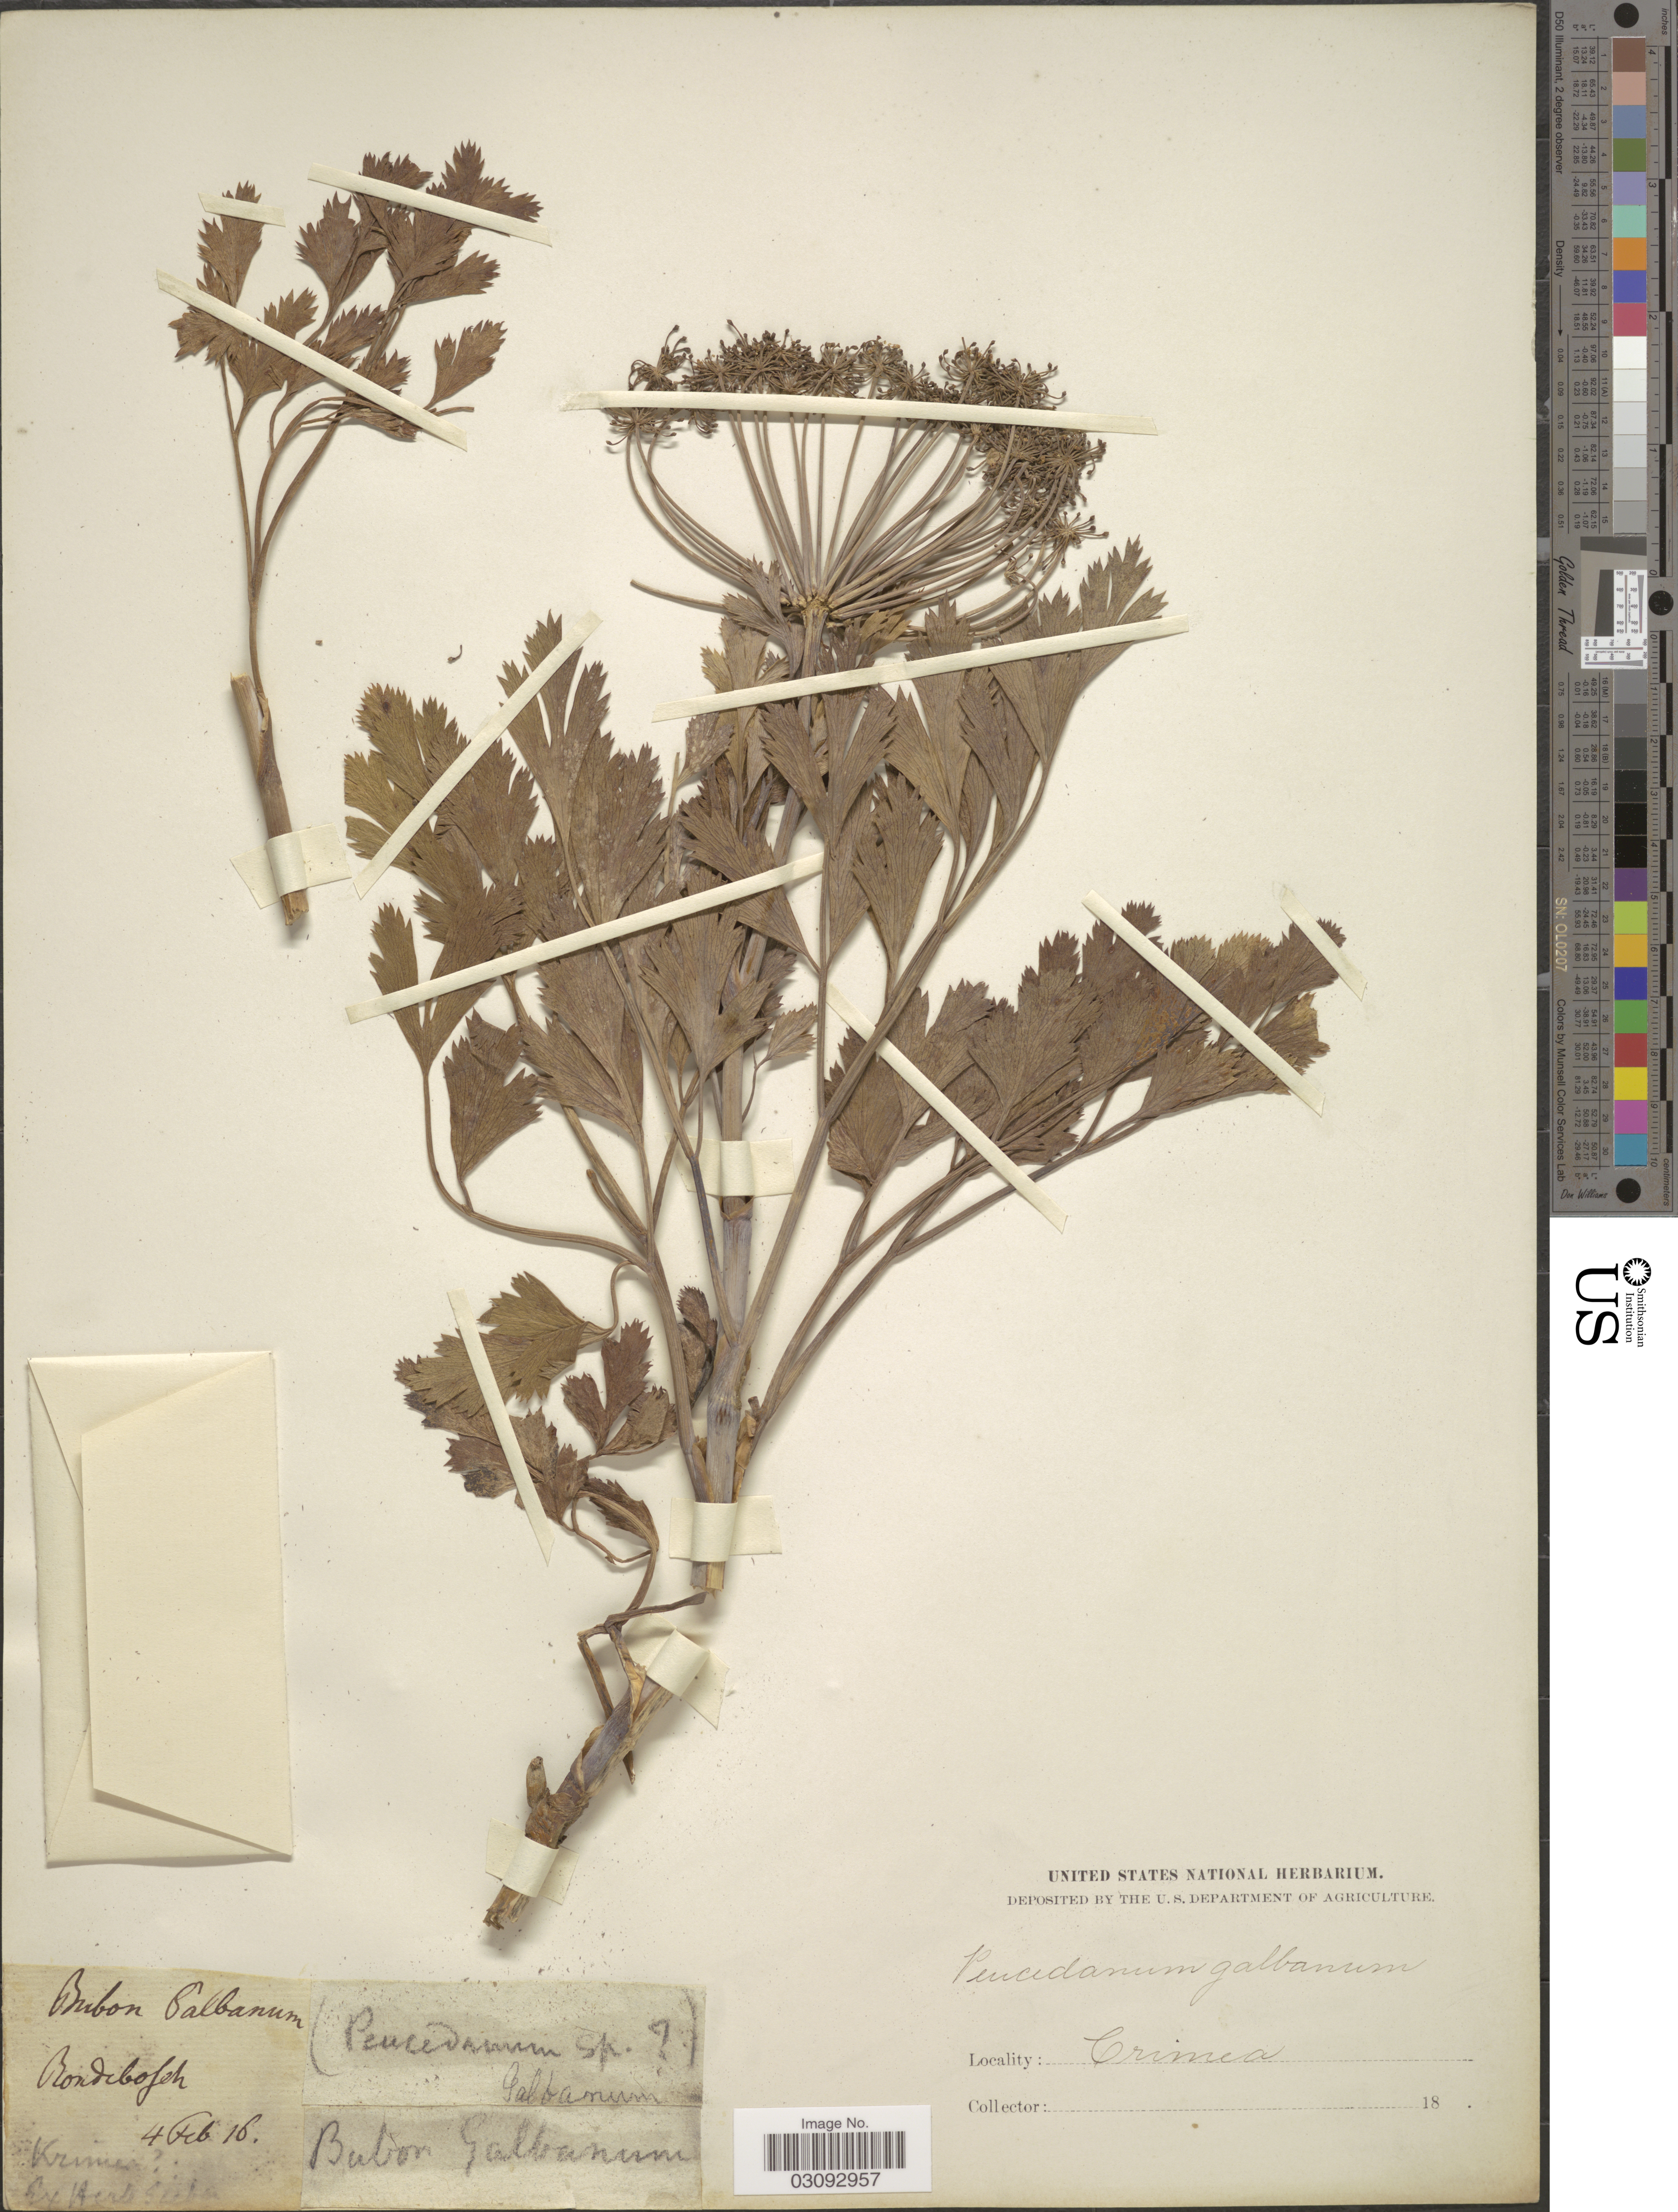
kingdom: Plantae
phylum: Tracheophyta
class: Magnoliopsida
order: Apiales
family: Apiaceae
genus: Peucedanum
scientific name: Peucedanum galbanum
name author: (L.) Benth. & Hook. f.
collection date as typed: Transcribed d/m/y: 4/2/16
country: Ukraine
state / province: Crimea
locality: Krimea.